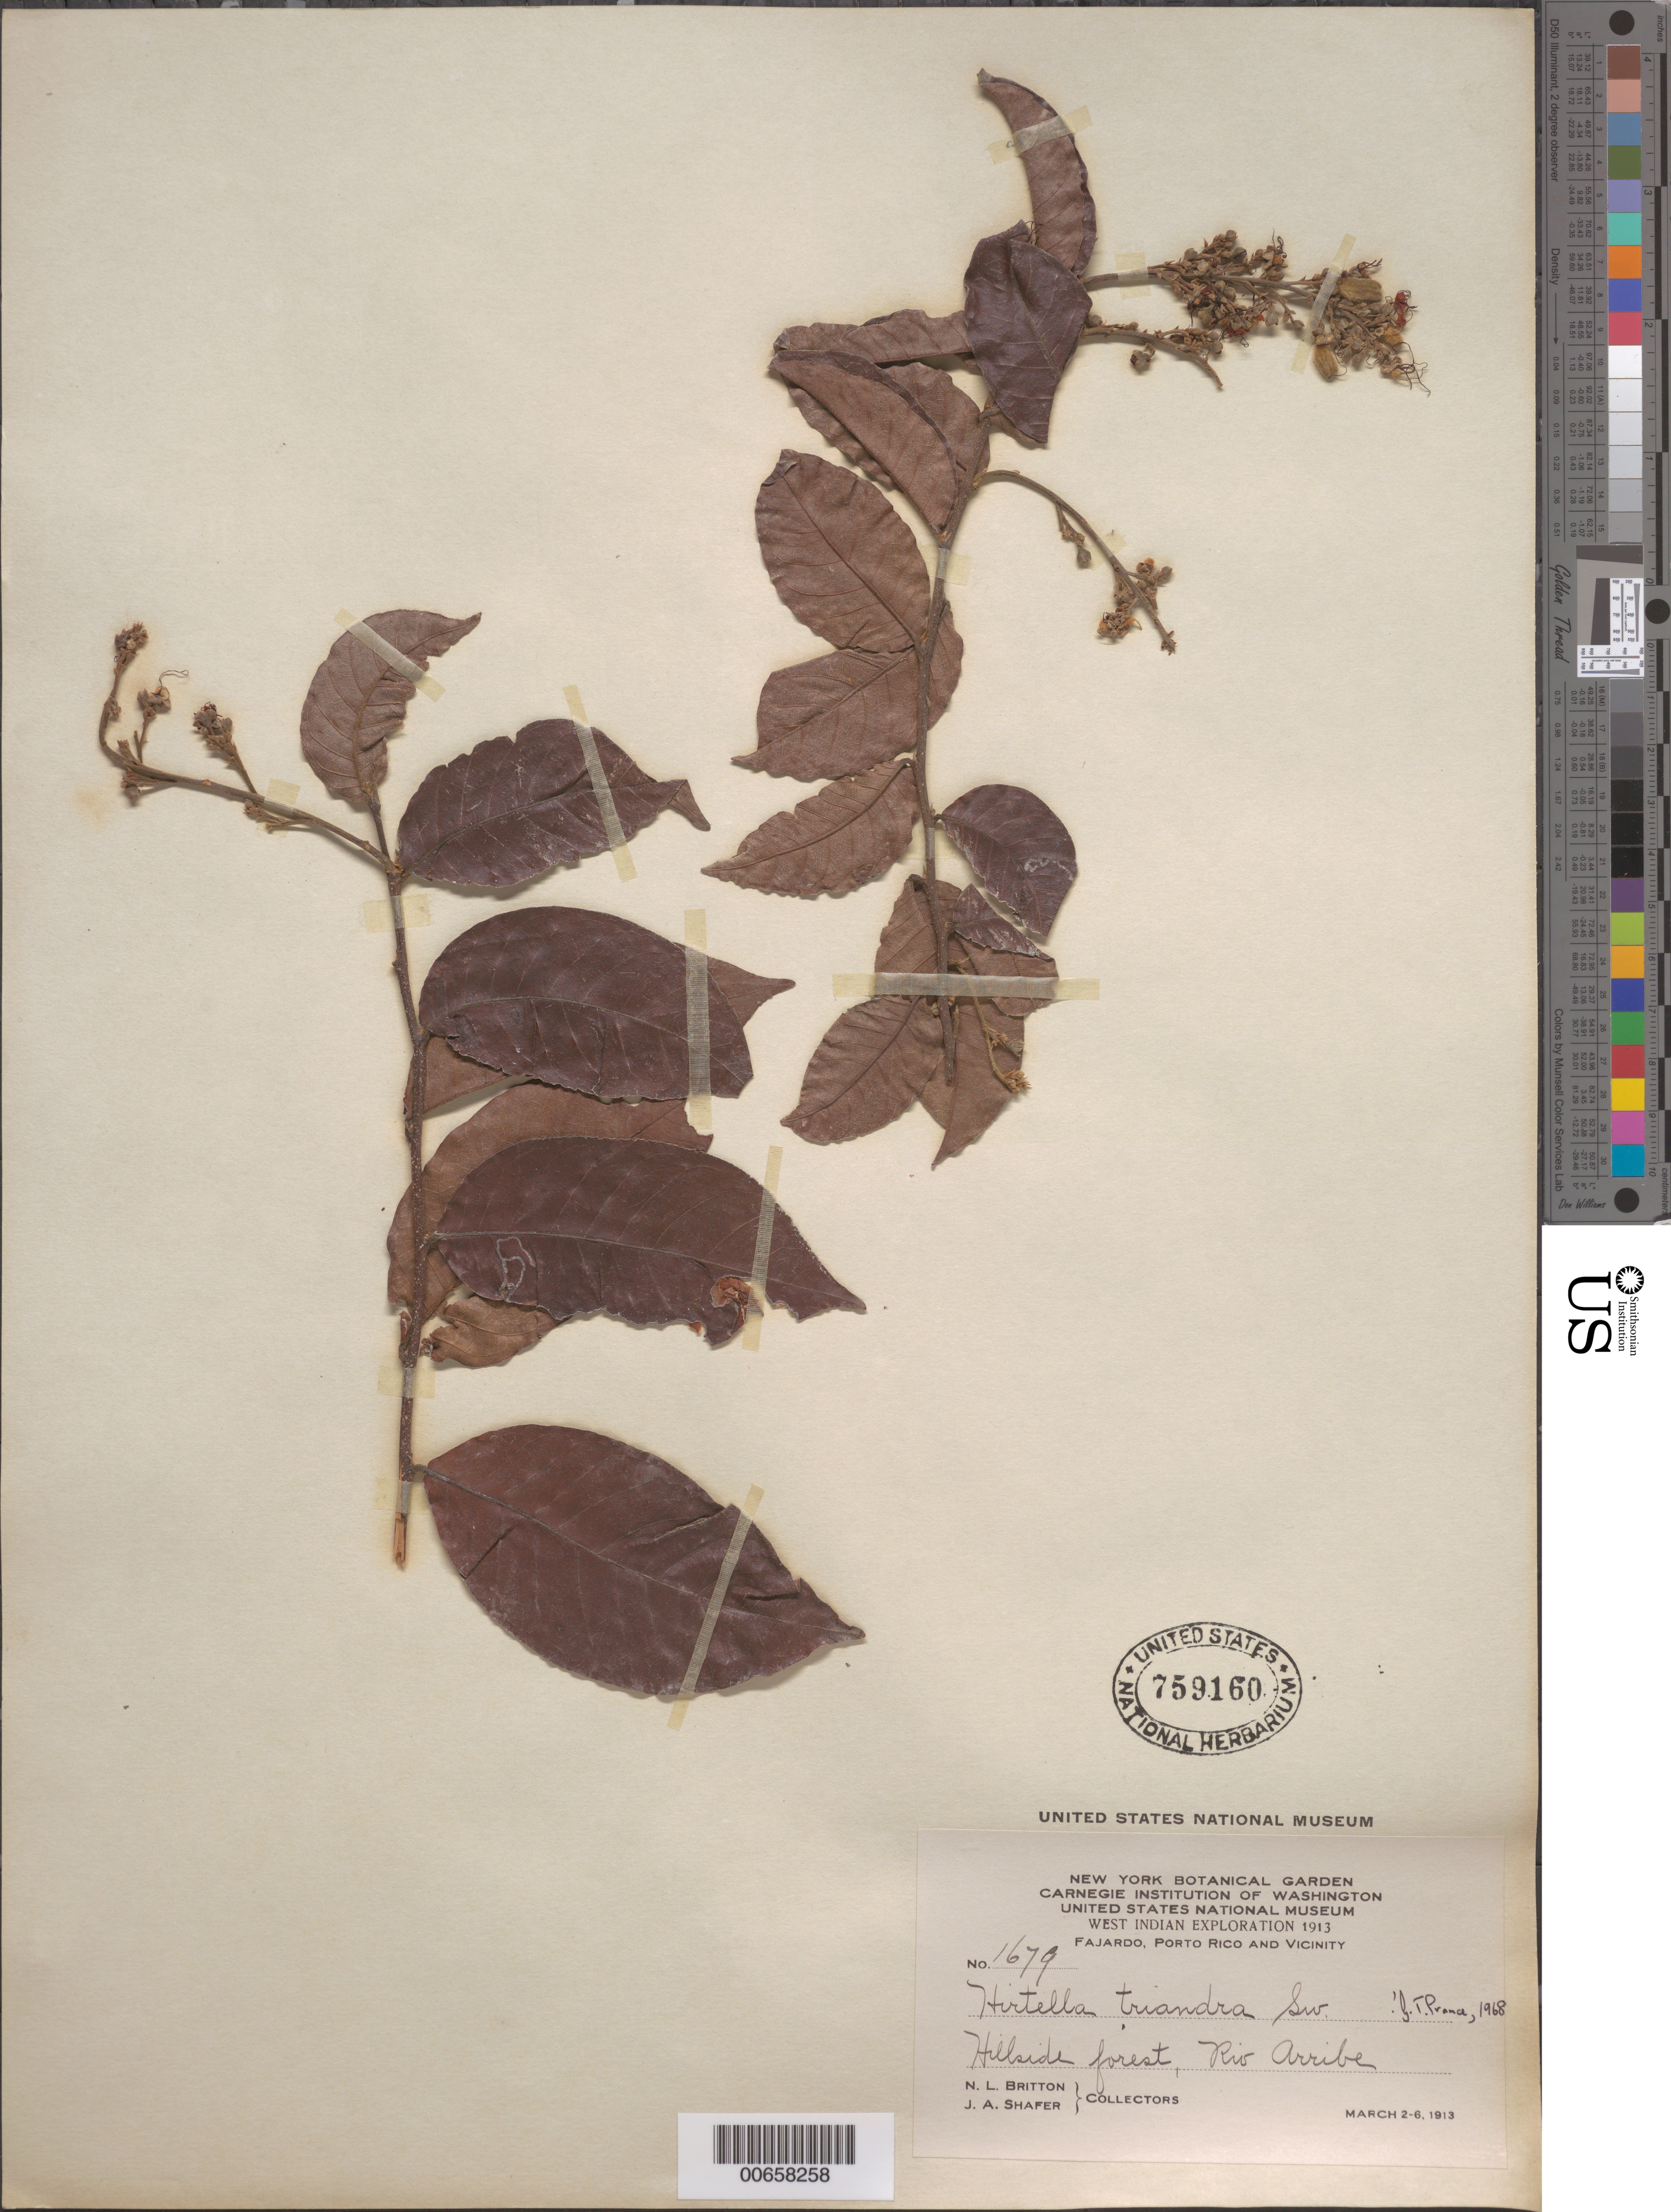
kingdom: Plantae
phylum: Tracheophyta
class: Magnoliopsida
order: Malpighiales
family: Chrysobalanaceae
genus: Hirtella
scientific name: Hirtella triandra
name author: Sw.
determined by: Prance, G. T.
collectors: N. Britton & J. A. Shafer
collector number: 1679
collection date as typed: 02 Mar 1913 to 06 Mar 1913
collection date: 1913-03-02/1913-03-06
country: Puerto Rico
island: Greater Antilles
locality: Fajardo, vic of; Rio Arribe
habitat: Hillside forest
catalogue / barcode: US 759160